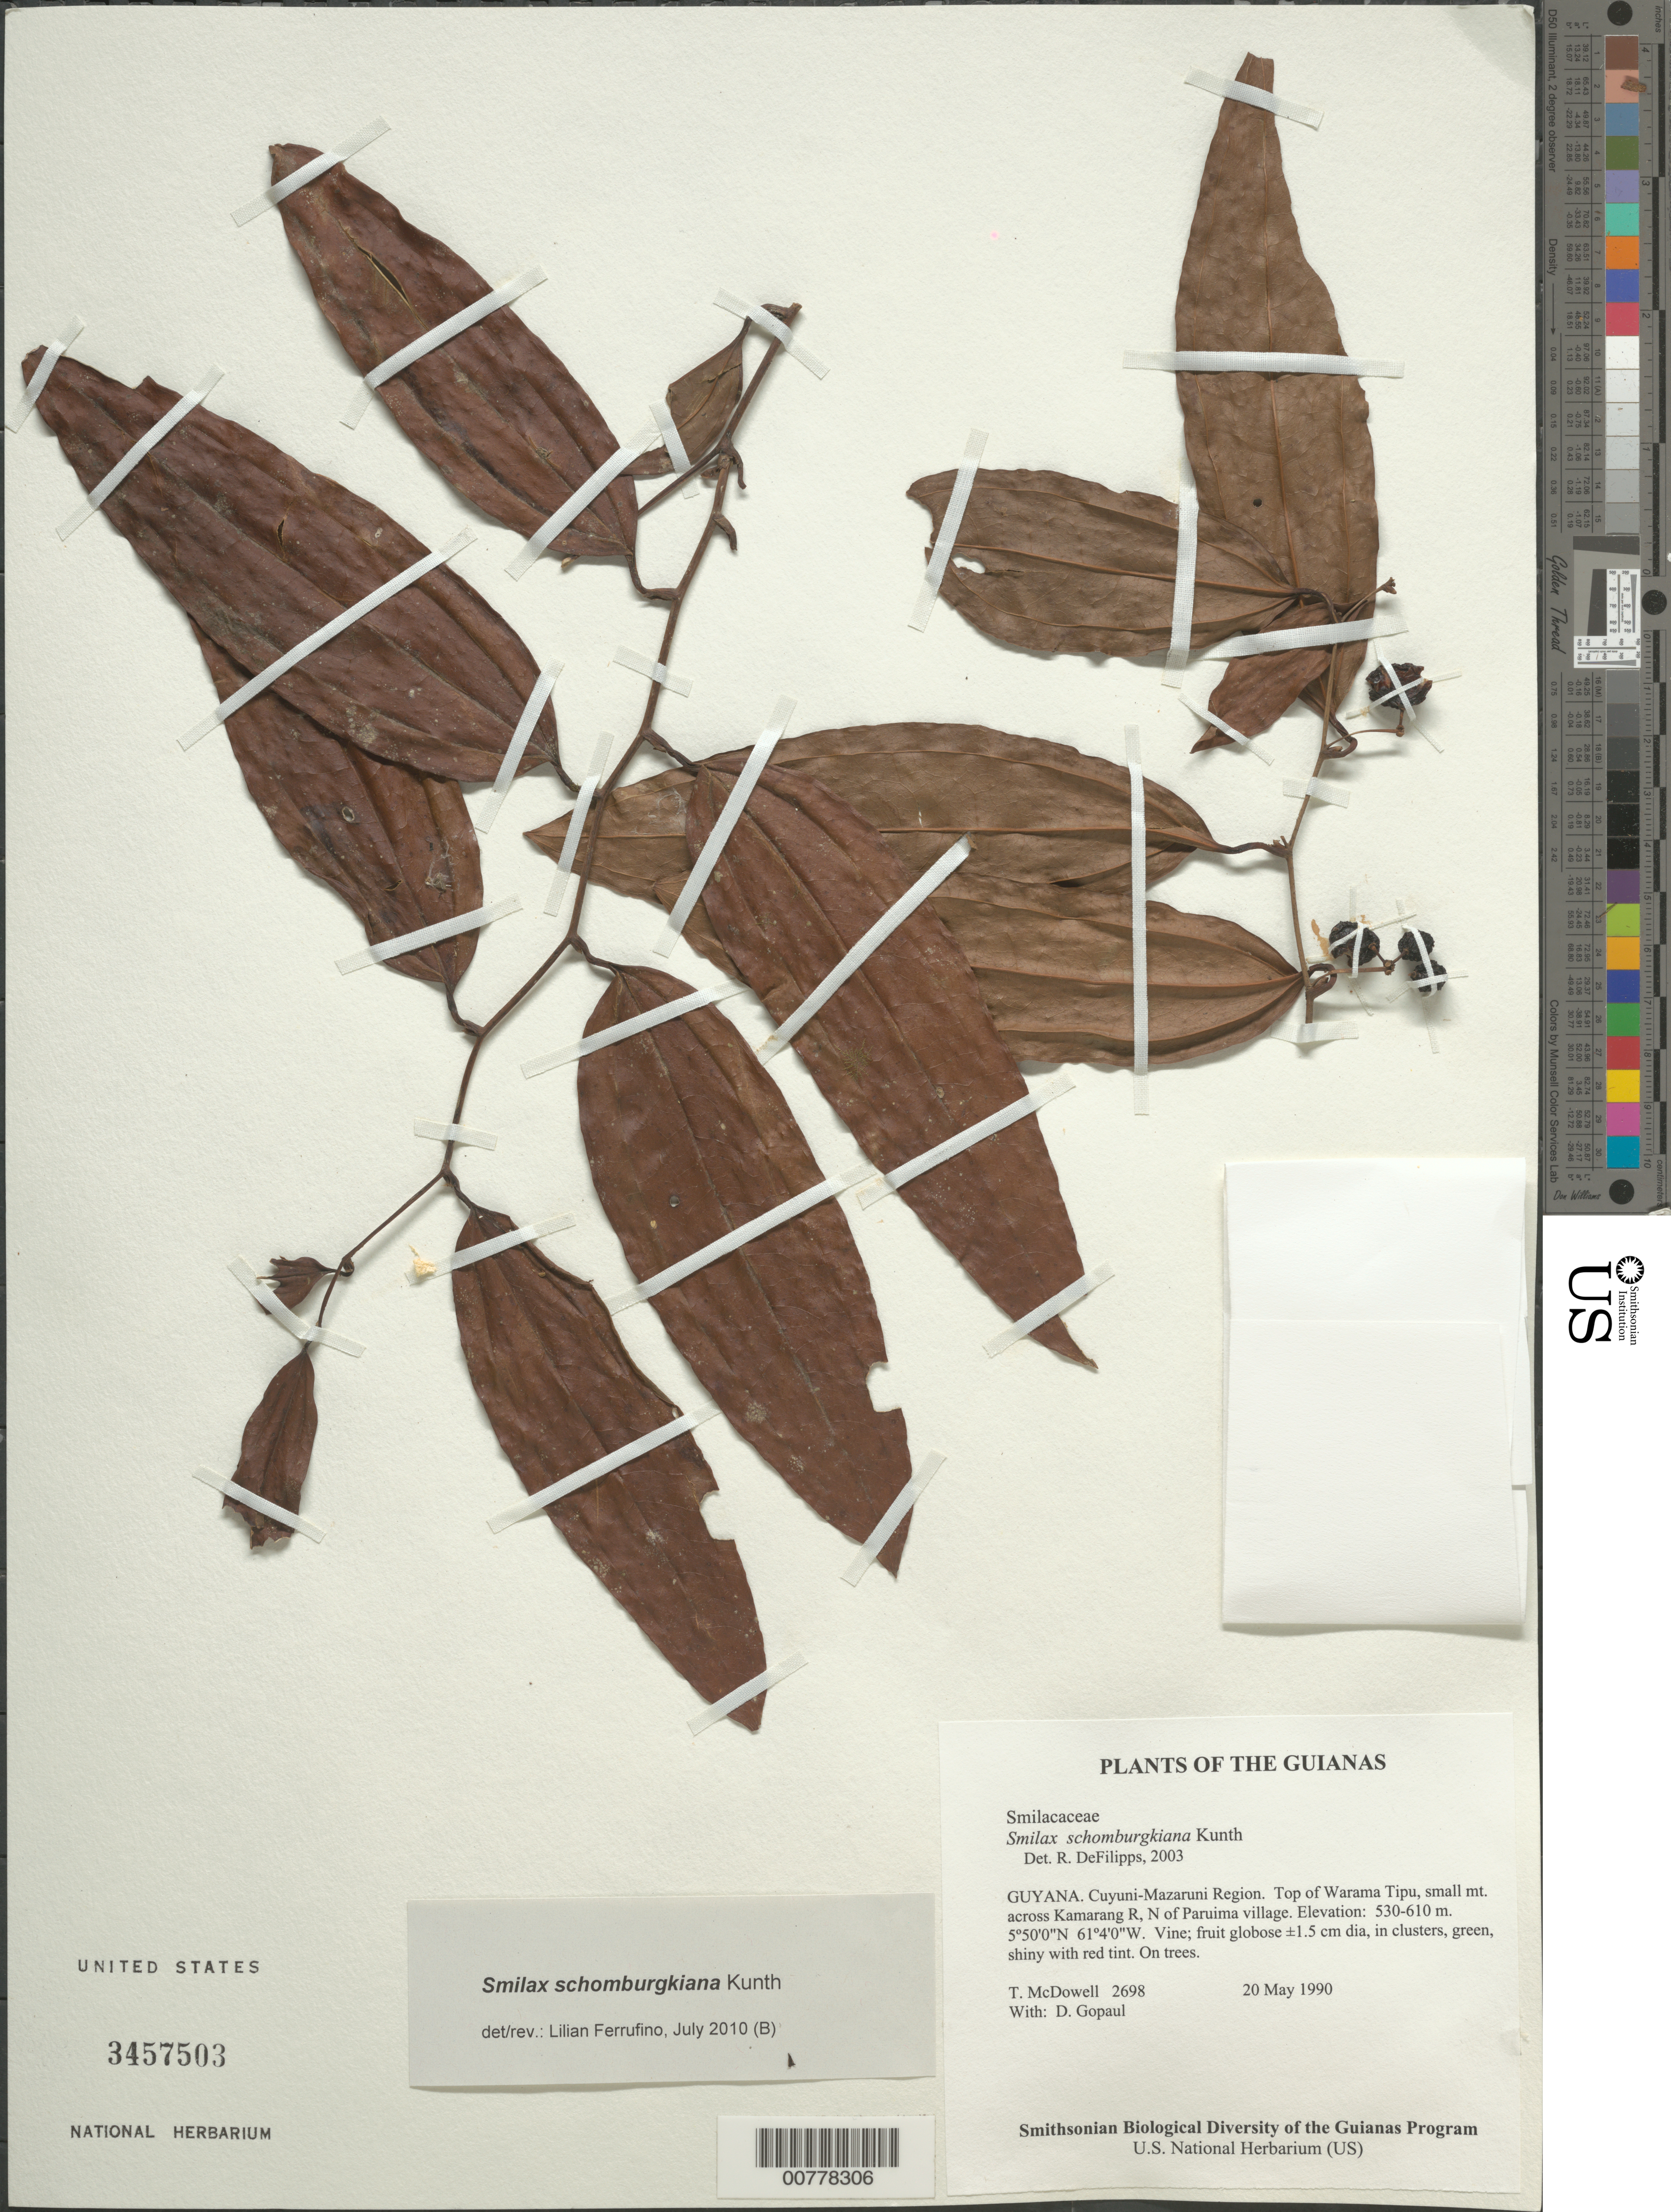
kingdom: Plantae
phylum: Tracheophyta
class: Liliopsida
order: Liliales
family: Smilacaceae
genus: Smilax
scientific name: Smilax schomburgkiana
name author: Kunth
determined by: DeFilipps, R. A.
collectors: T. McDowell & D. Gopaul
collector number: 2698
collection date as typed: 20 May 1990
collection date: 1990-05-20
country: Guyana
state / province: Cuyuni-Mazaruni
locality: Top of Warama Tipu, small mt. across Kamarang R, N of Paruima village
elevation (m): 530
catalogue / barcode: US 3457503